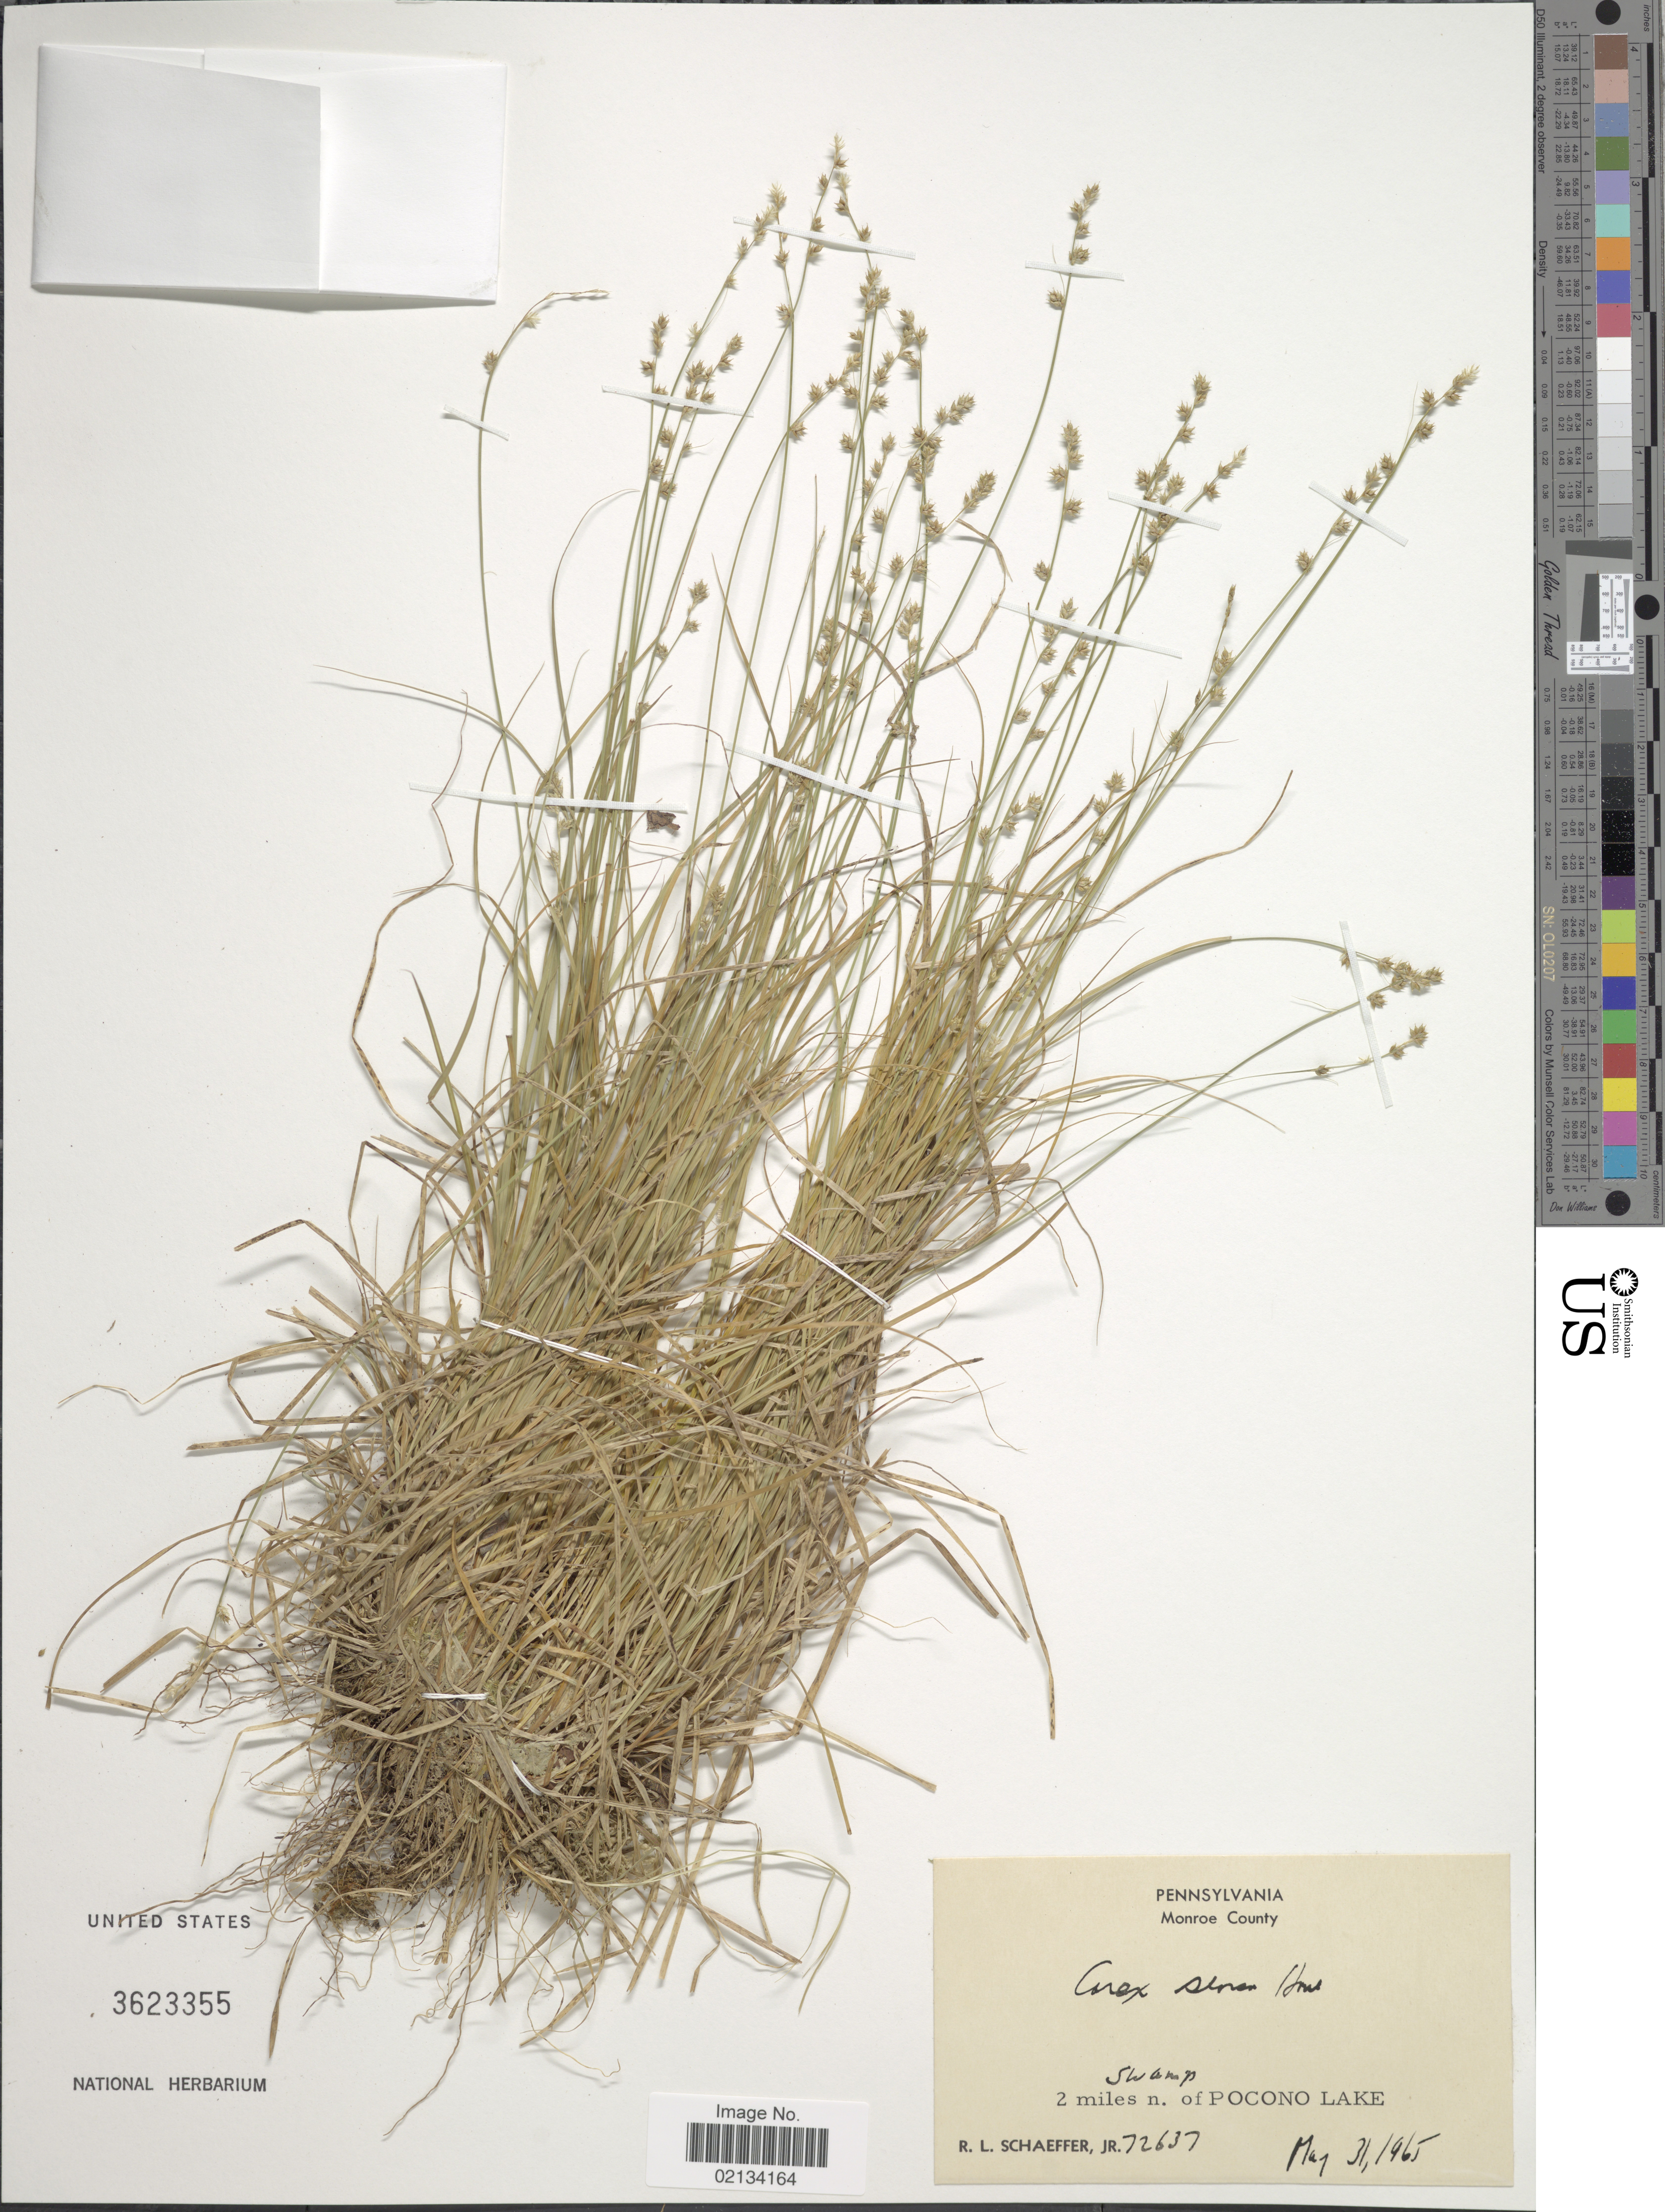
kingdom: Plantae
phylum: Tracheophyta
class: Liliopsida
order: Poales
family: Cyperaceae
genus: Carex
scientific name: Carex seorsa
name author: Howe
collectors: R. L. Schaeffer Jr.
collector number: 72637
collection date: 1965-05-31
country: United States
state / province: Pennsylvania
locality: Monroe County, swamp, 2 miles n. of Pocono Lake.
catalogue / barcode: US 3623355